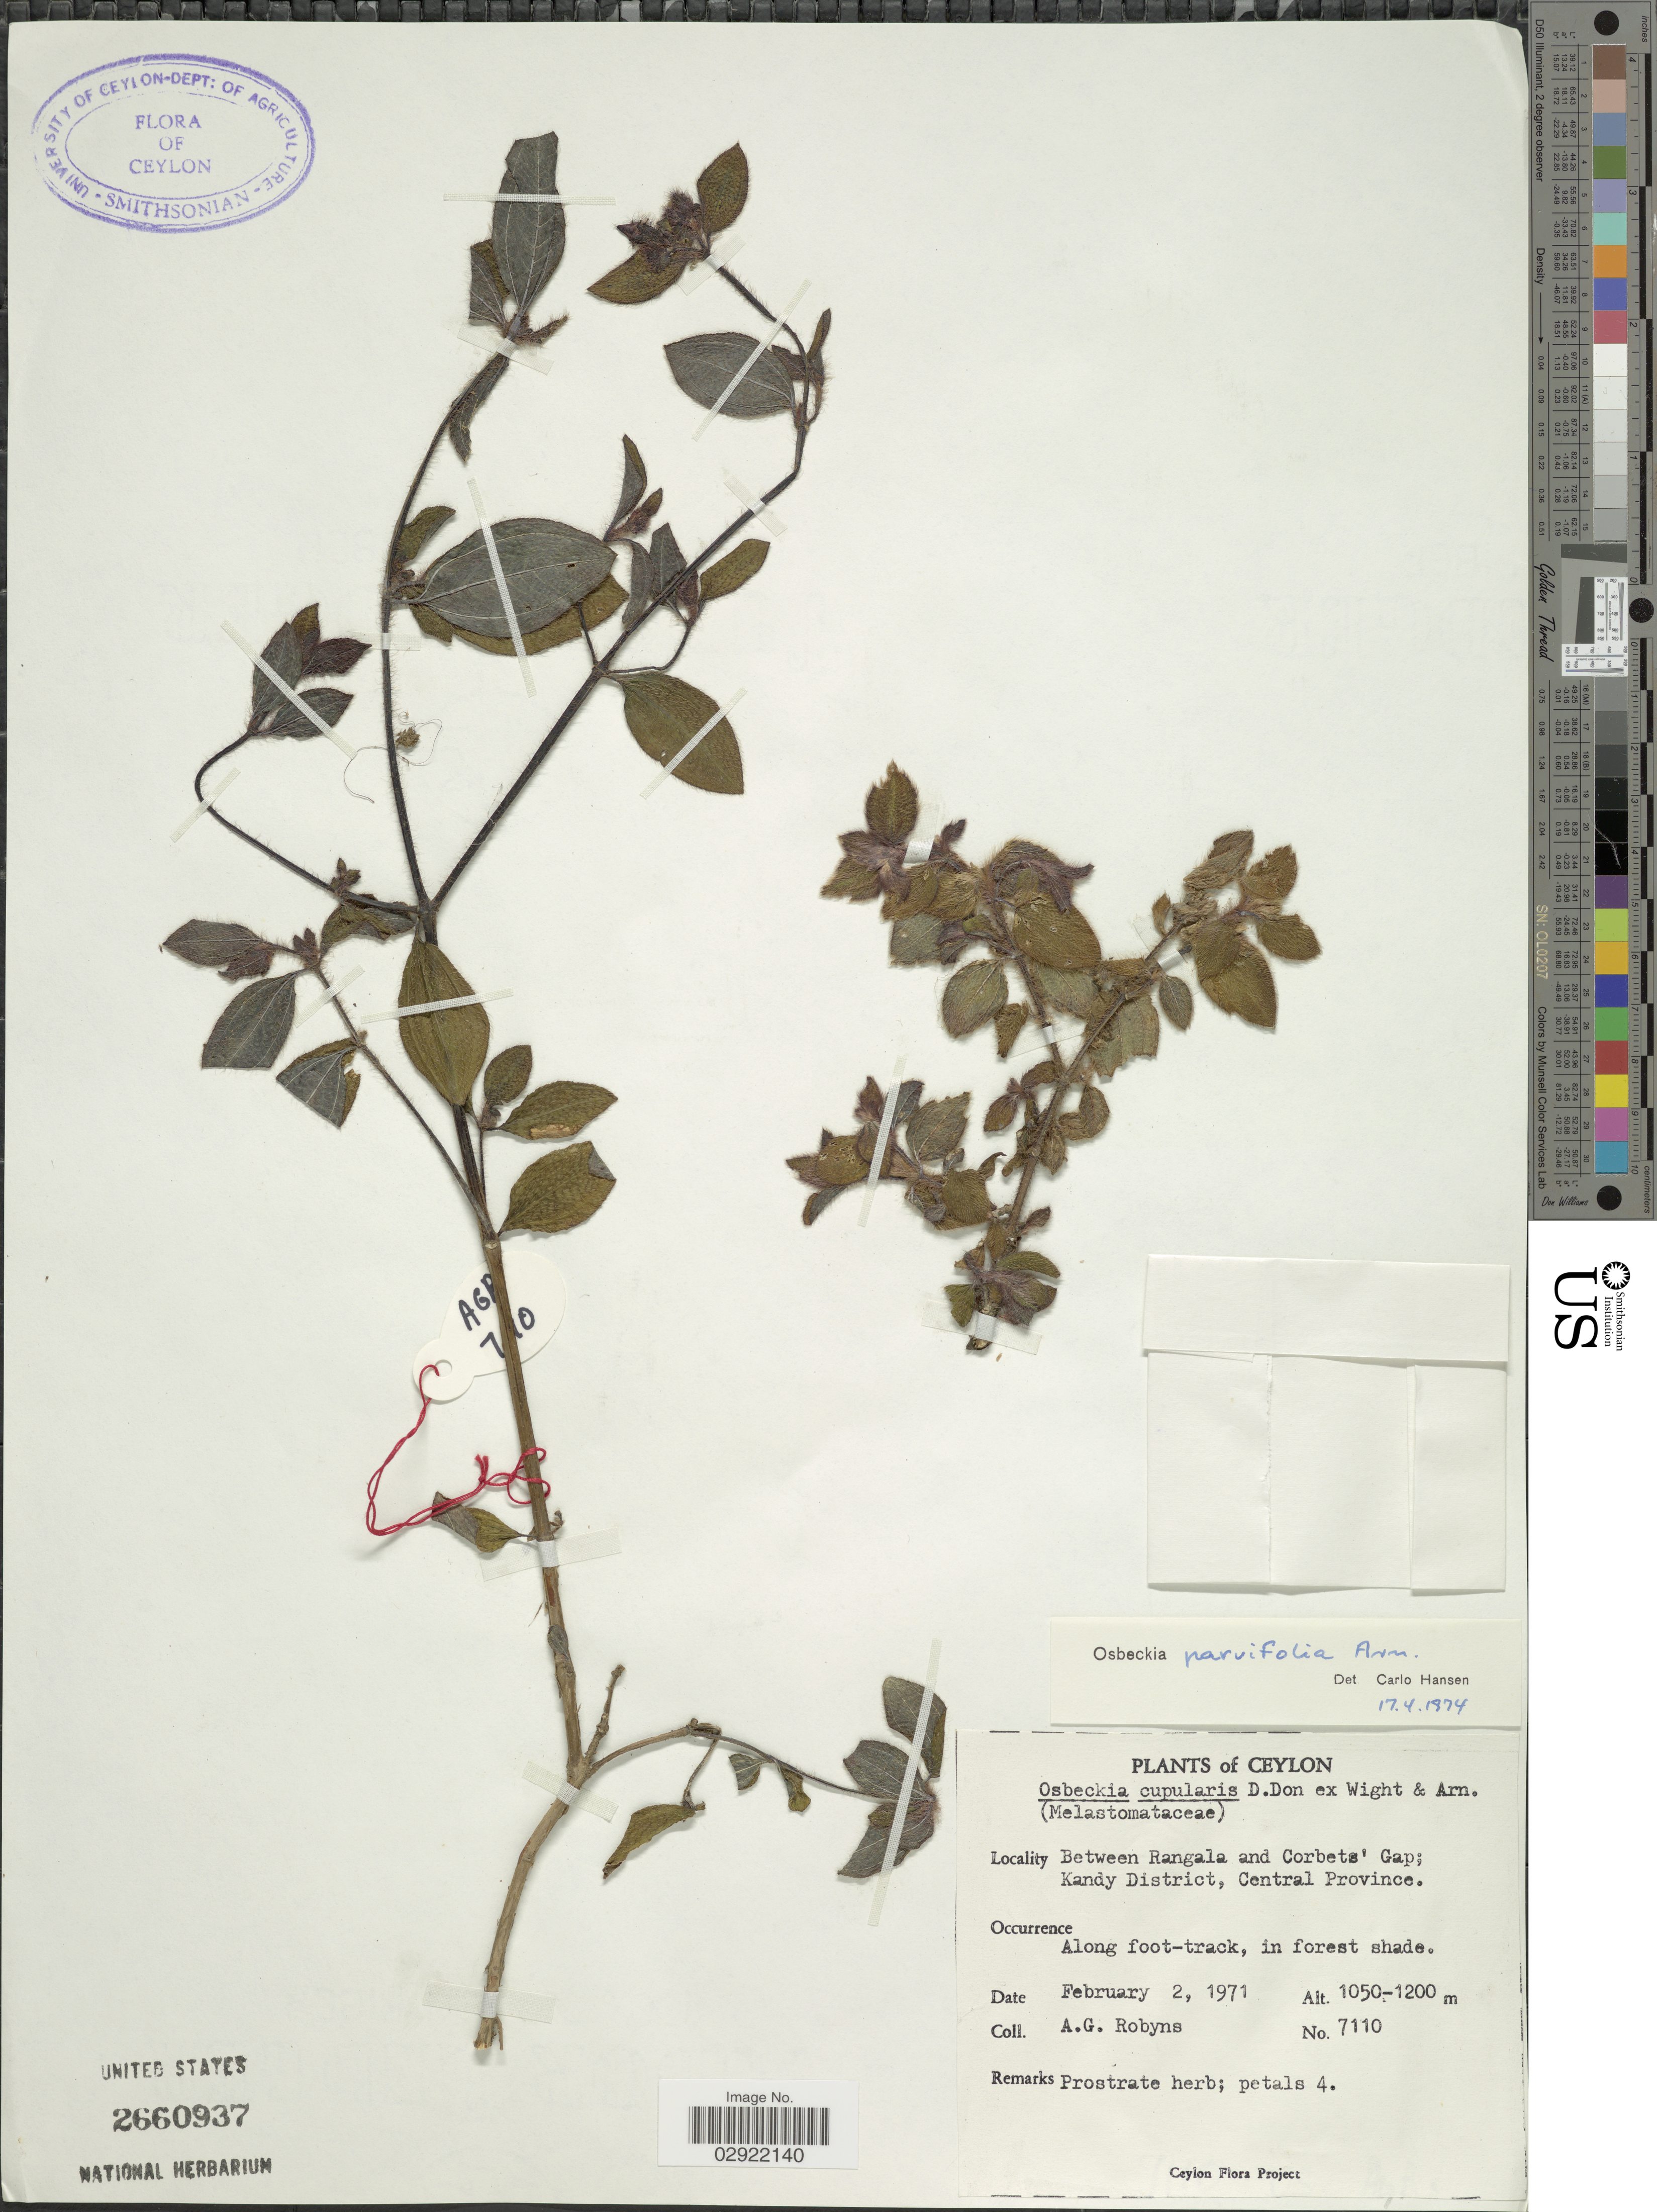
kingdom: Plantae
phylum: Tracheophyta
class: Magnoliopsida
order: Myrtales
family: Melastomataceae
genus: Osbeckia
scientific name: Osbeckia parvifolia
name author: Arn.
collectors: A. Robyns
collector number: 7110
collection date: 1971-02-02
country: Sri Lanka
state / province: Central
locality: Ceylon. Between Rangala and Corbets' Gap; Kandy District.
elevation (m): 1050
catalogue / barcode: US 2660937